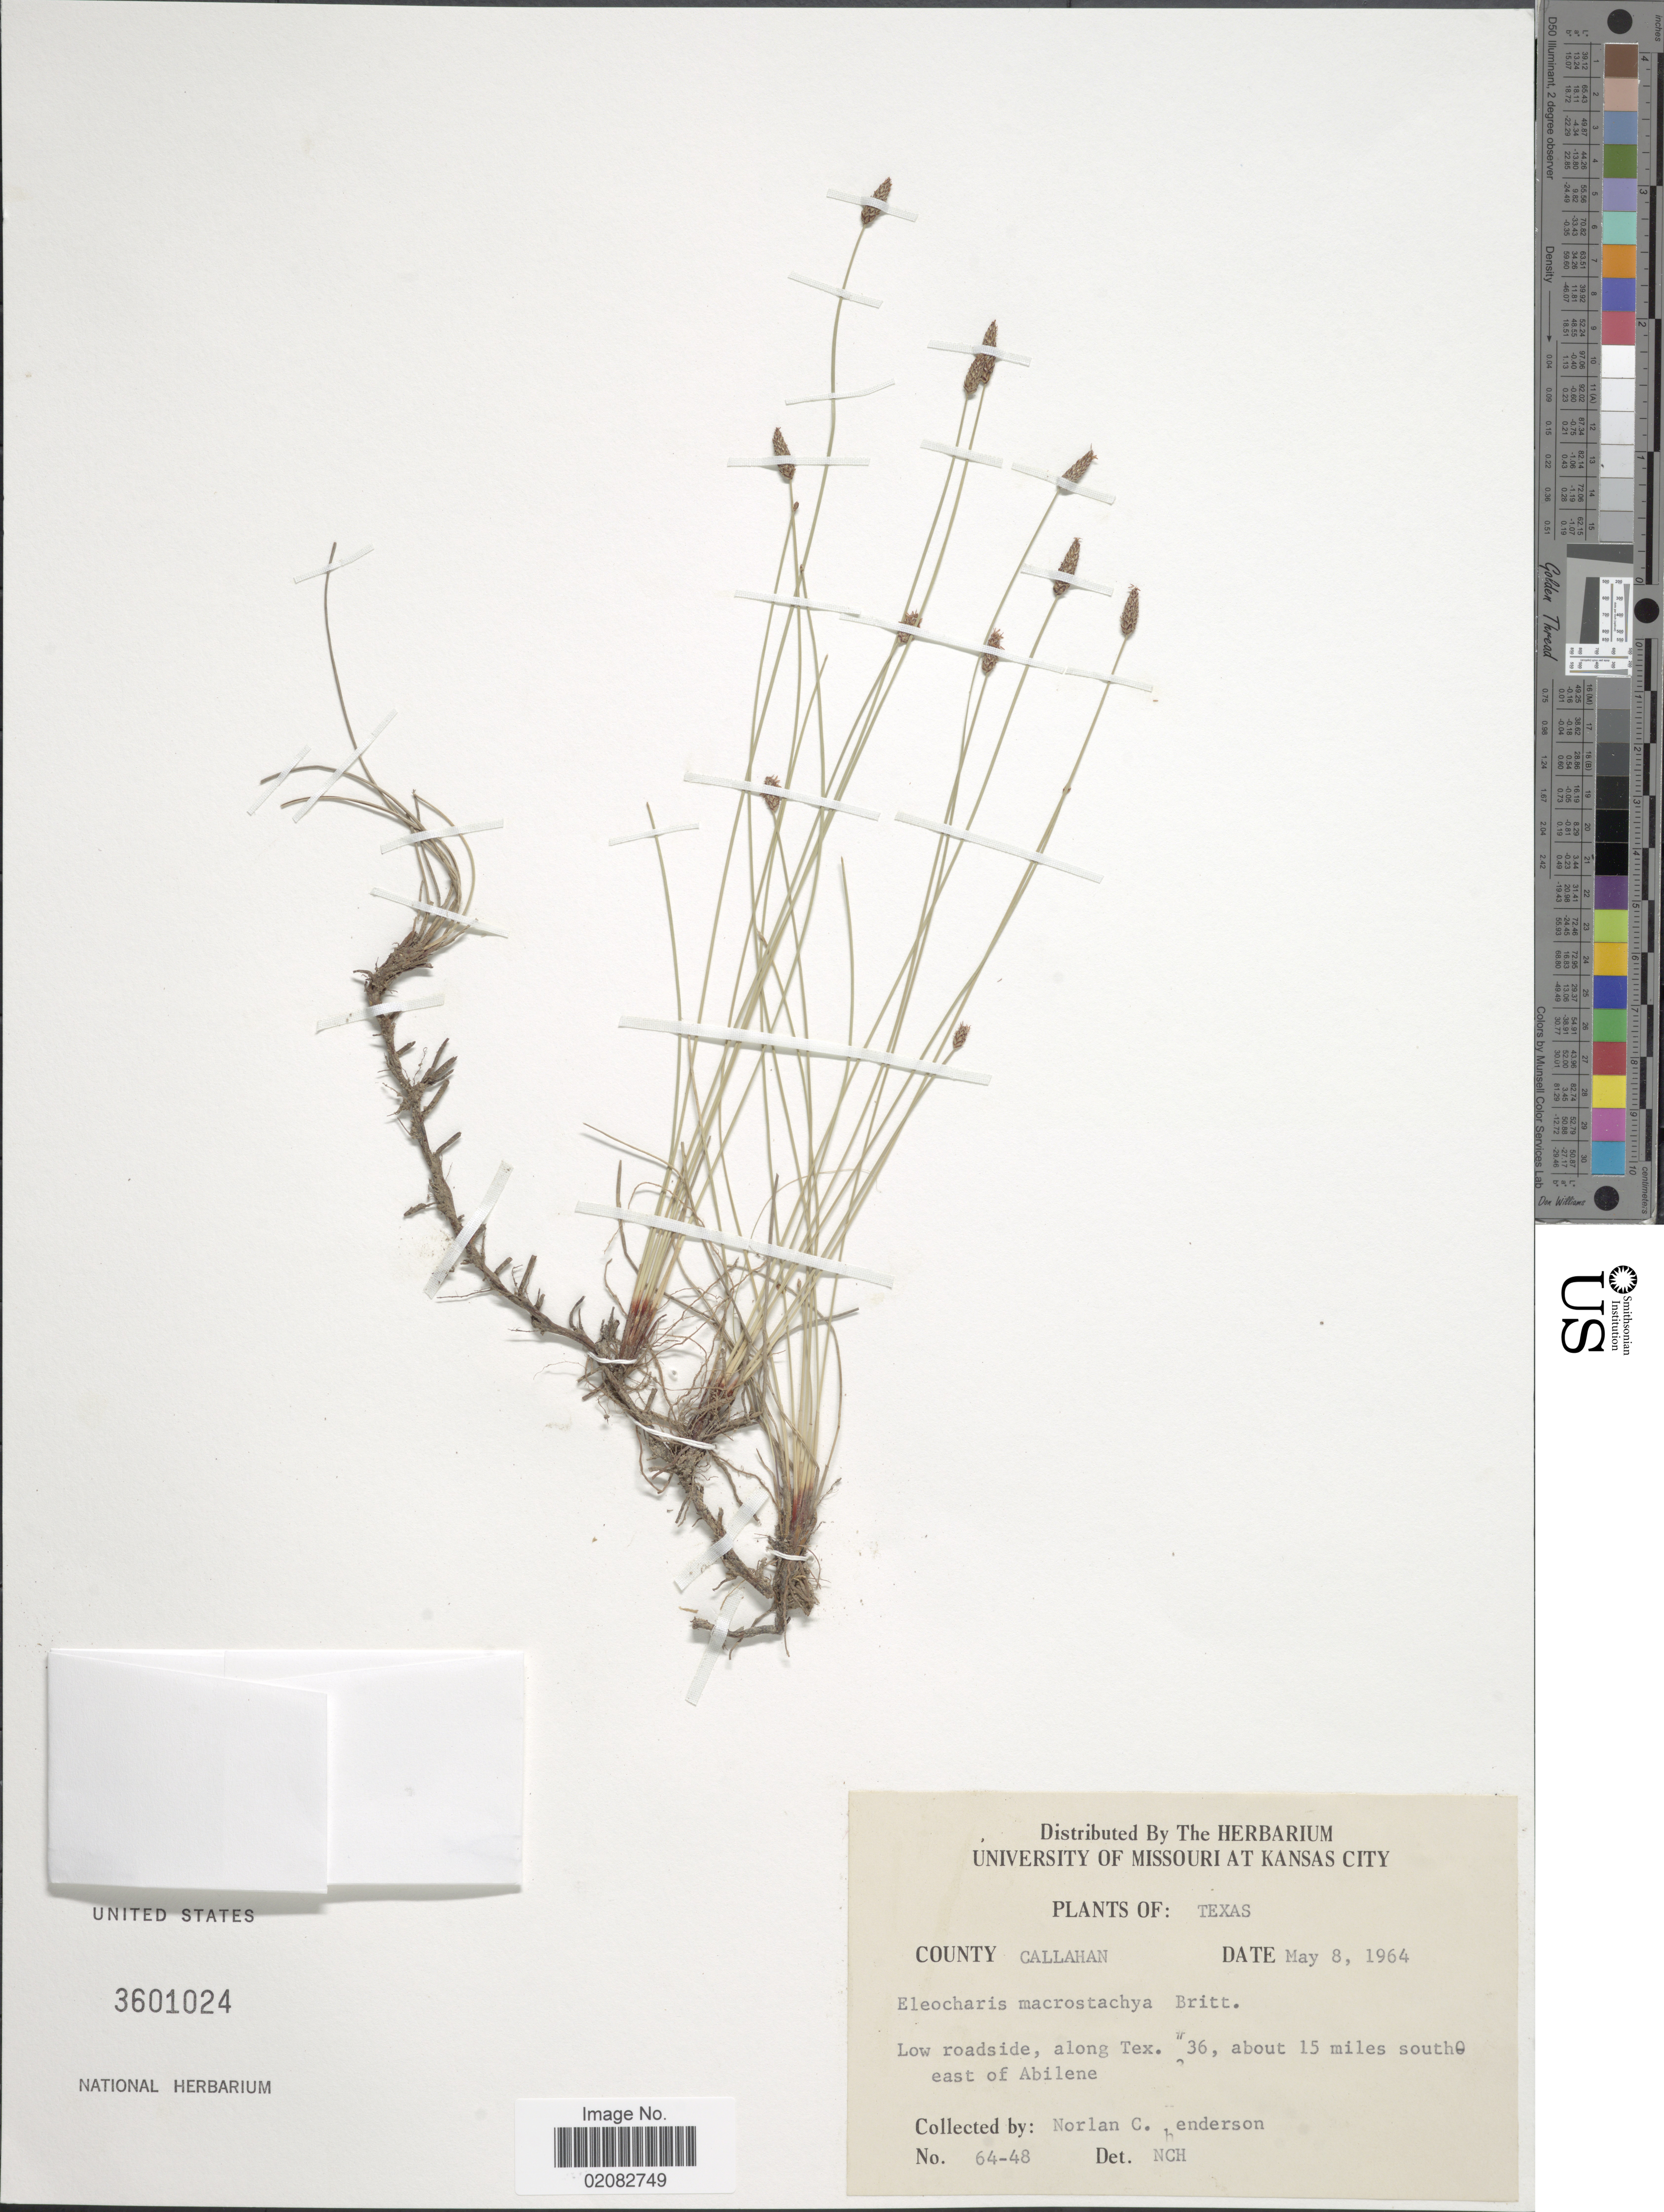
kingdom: Plantae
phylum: Tracheophyta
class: Liliopsida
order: Poales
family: Cyperaceae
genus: Eleocharis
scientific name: Eleocharis macrostachya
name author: Britton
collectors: N. C. Henderson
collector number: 64-48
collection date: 1964-05-08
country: United States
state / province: Texas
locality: County Gallahan, along Tex. 36, about 15 miles south east of Abilene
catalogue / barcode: US 3601024